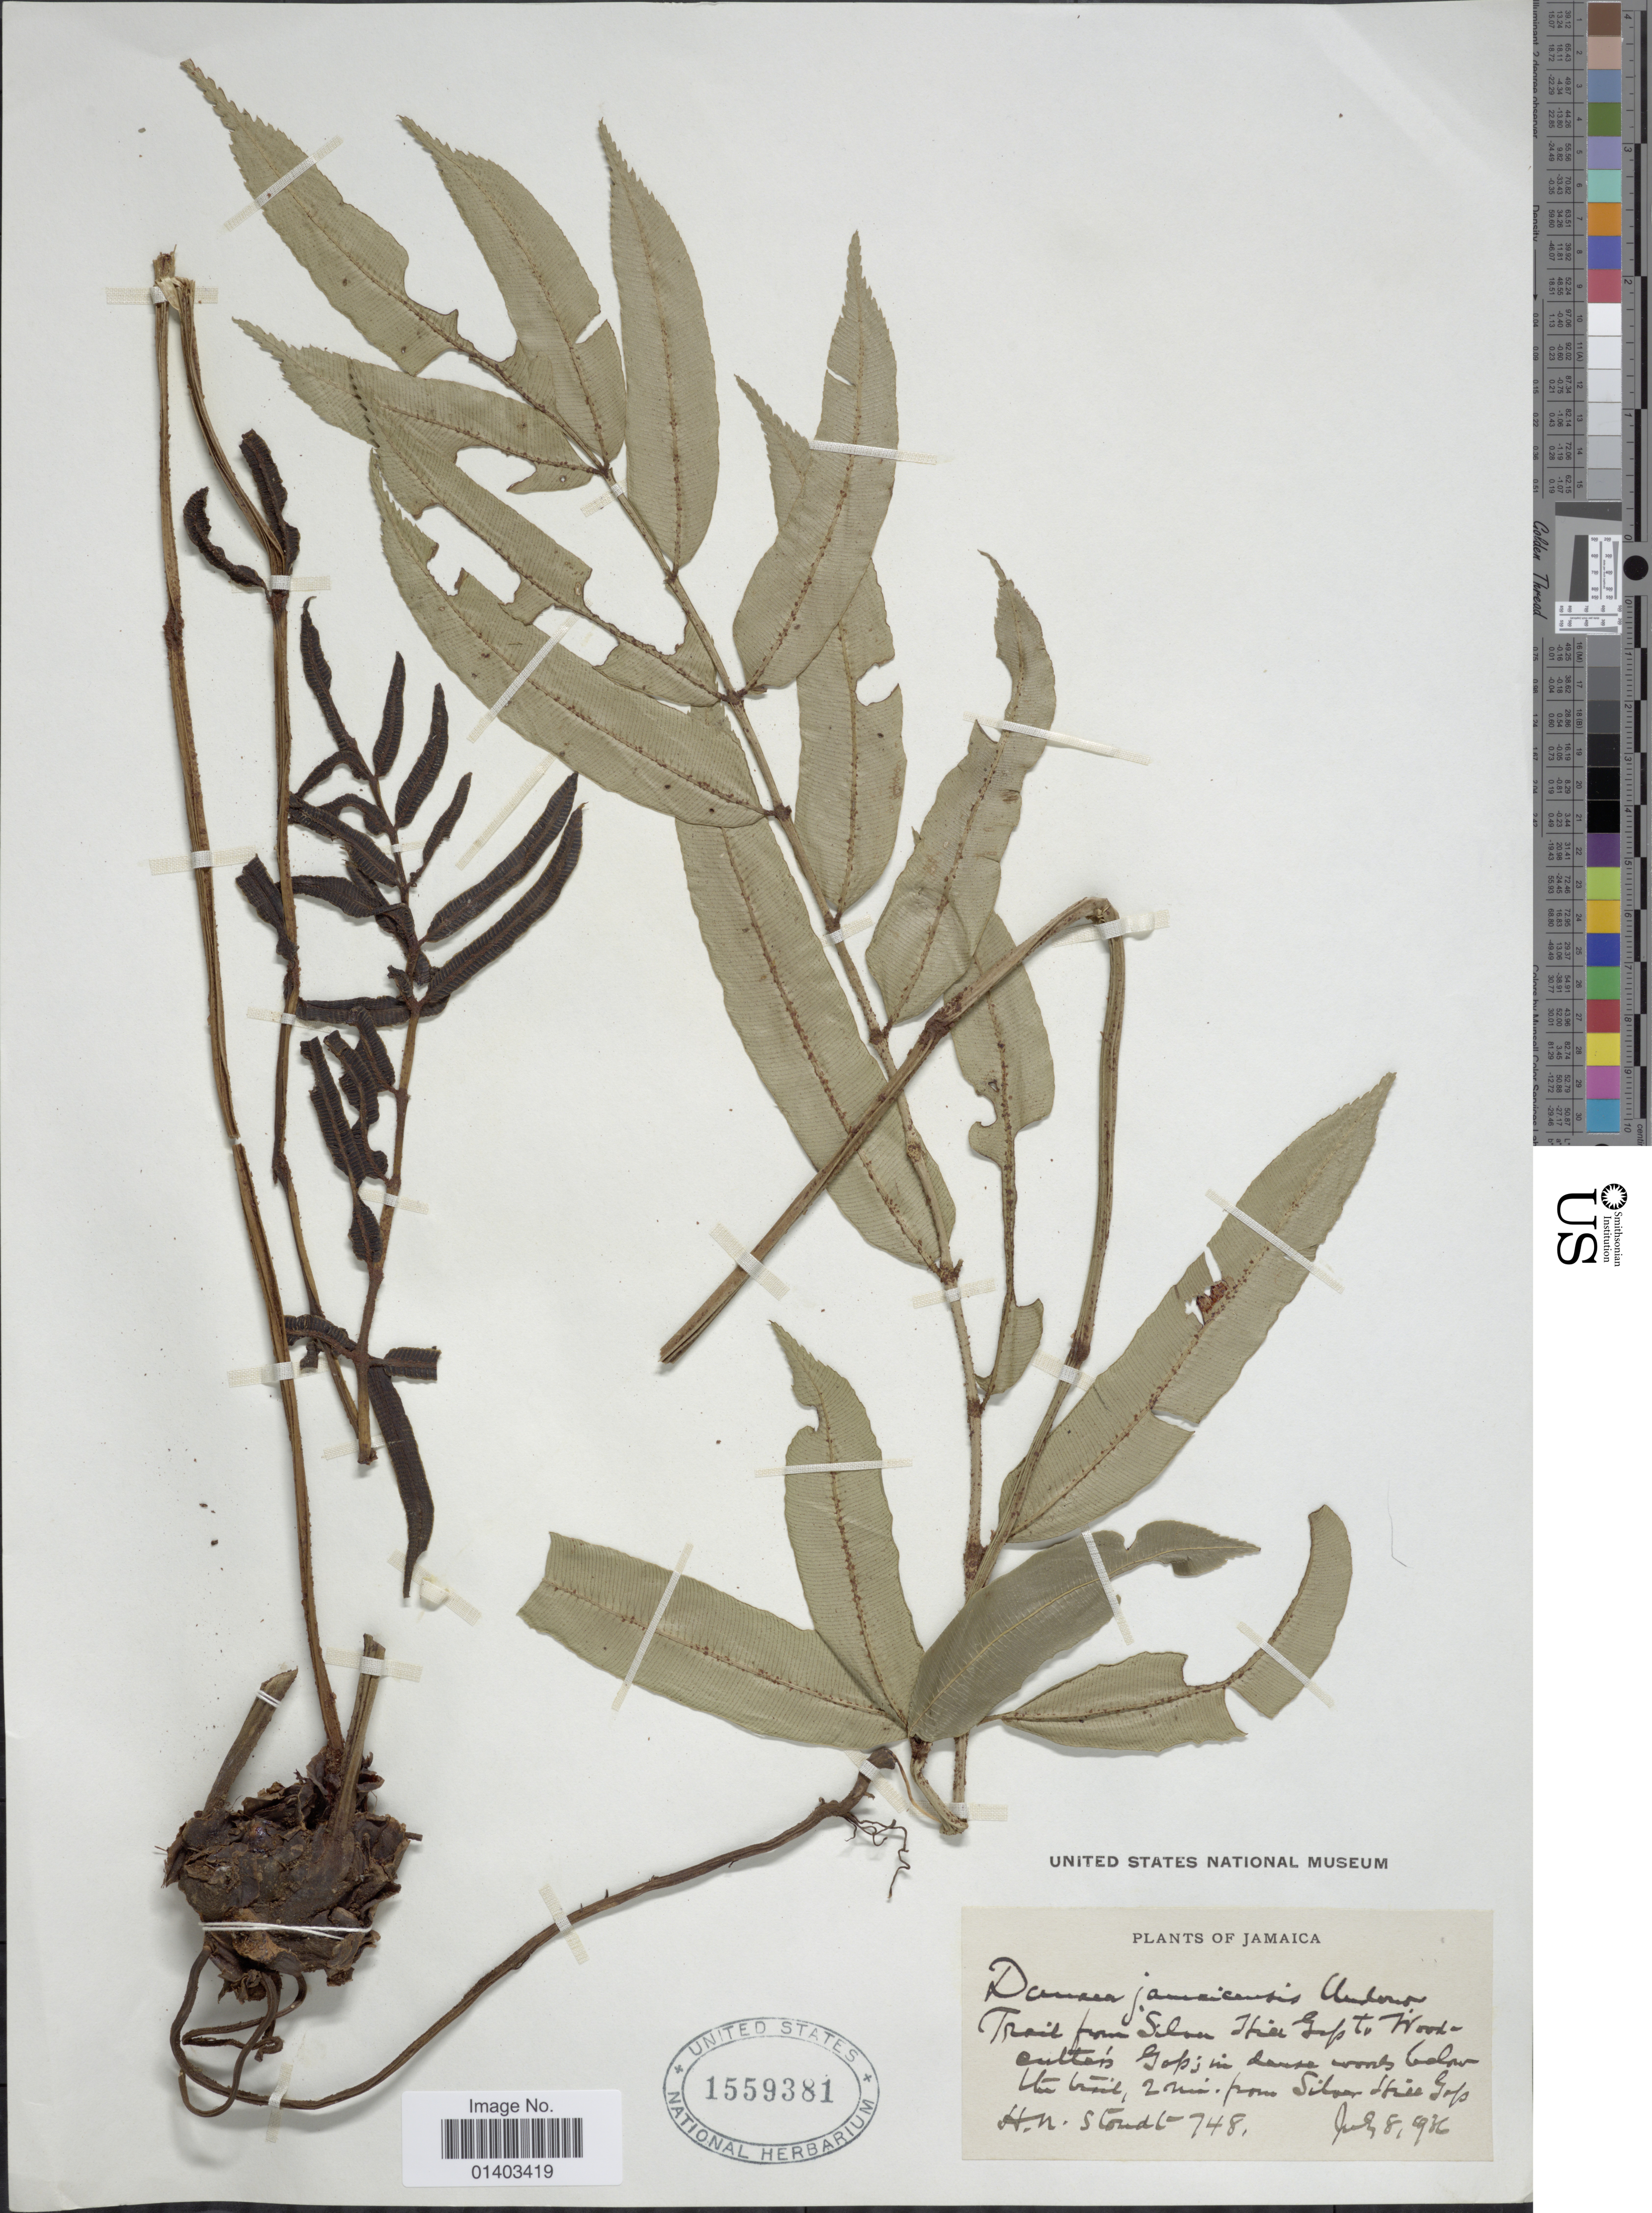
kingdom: Plantae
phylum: Tracheophyta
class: Polypodiopsida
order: Marattiales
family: Marattiaceae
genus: Danaea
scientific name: Danaea moritziana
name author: C. Presl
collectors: H. Stoud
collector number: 748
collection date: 1936-07-08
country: Jamaica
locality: Trail from Silver Hill Gap to Woodculters Gap's; in dense woods below the trail, 2 mi. from Silver Hill Gap.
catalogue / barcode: US 1559381